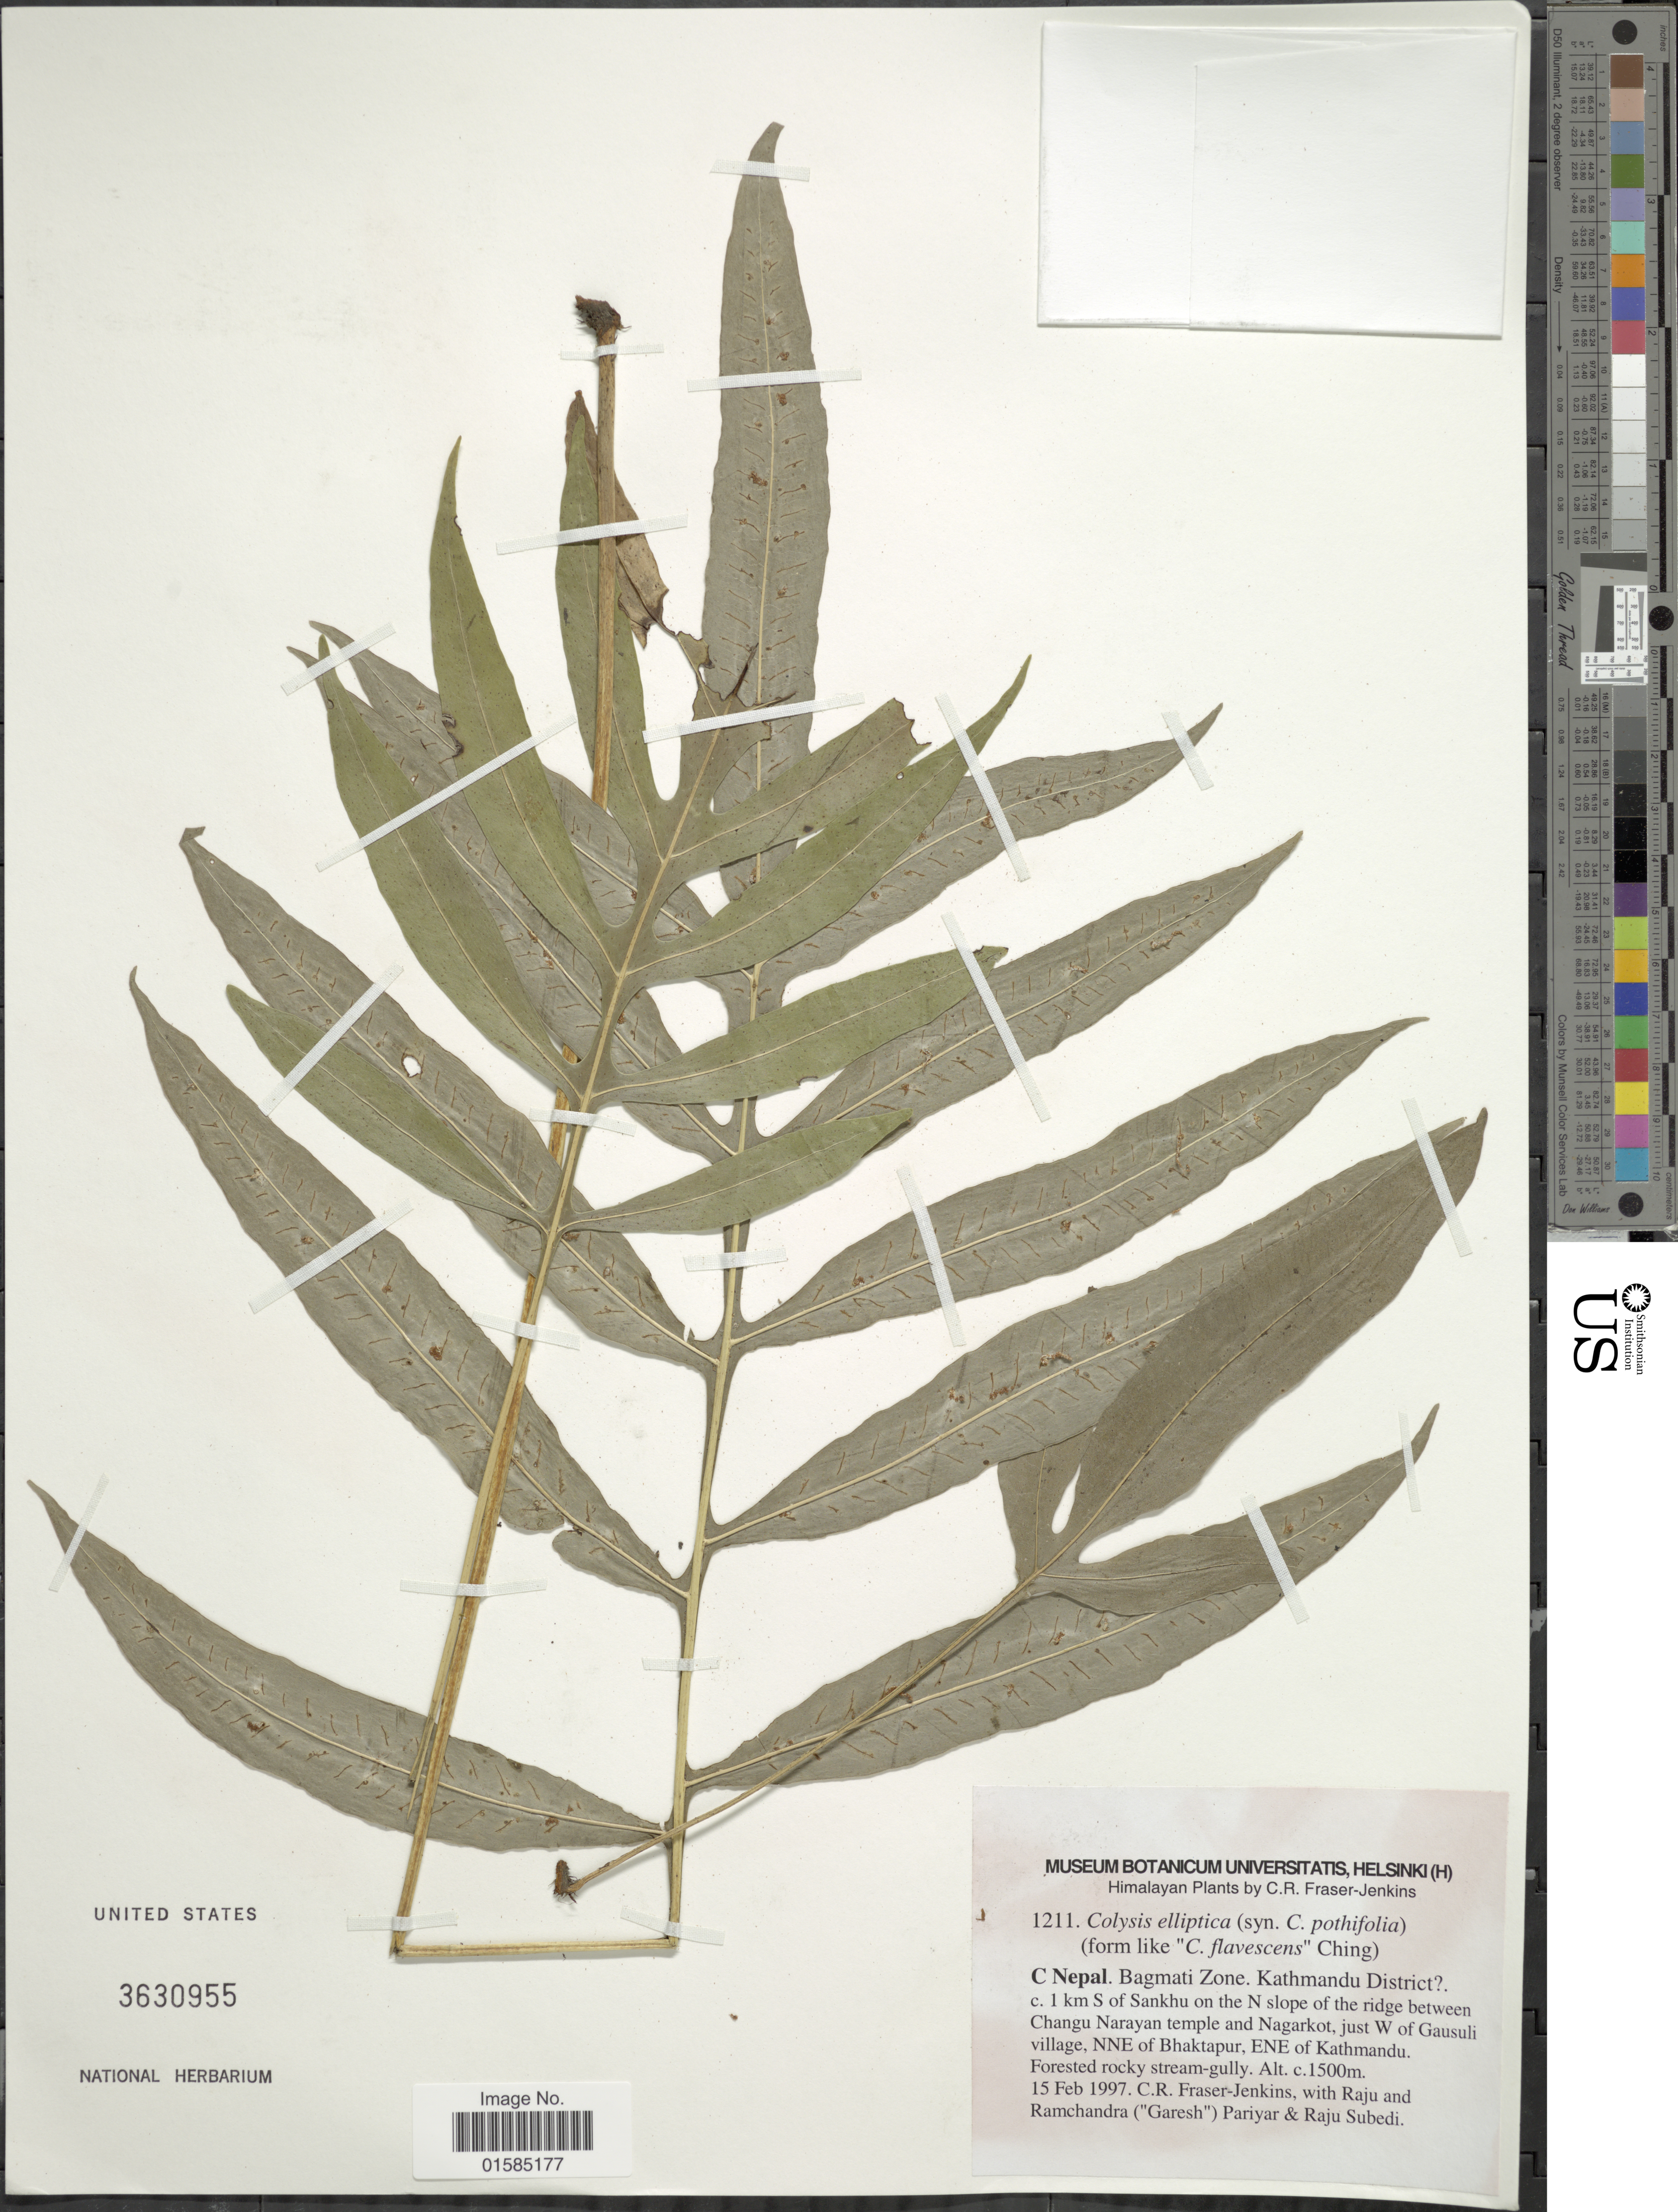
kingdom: Plantae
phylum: Tracheophyta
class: Polypodiopsida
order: Polypodiales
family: Polypodiaceae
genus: Leptochilus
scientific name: Leptochilus ellipticus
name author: (Thunb.) Noot.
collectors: C. R. Fraser-Jenkins, R. Pariyar, G. Pariyar & R. Subedi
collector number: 1211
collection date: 1997-02-15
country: Nepal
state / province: Bagmati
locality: Himalayan. C. Nepal. Bagmati Zone. Kathmandu District [unsure placement]. c. 1 km S of Sankhu on the N slope of the ridge between Changu Narayan temple and Nagarkot, just W of Gausuli village, NNE of Bhaktapur, ENE of Kathmandu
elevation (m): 1500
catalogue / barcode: US 3630955